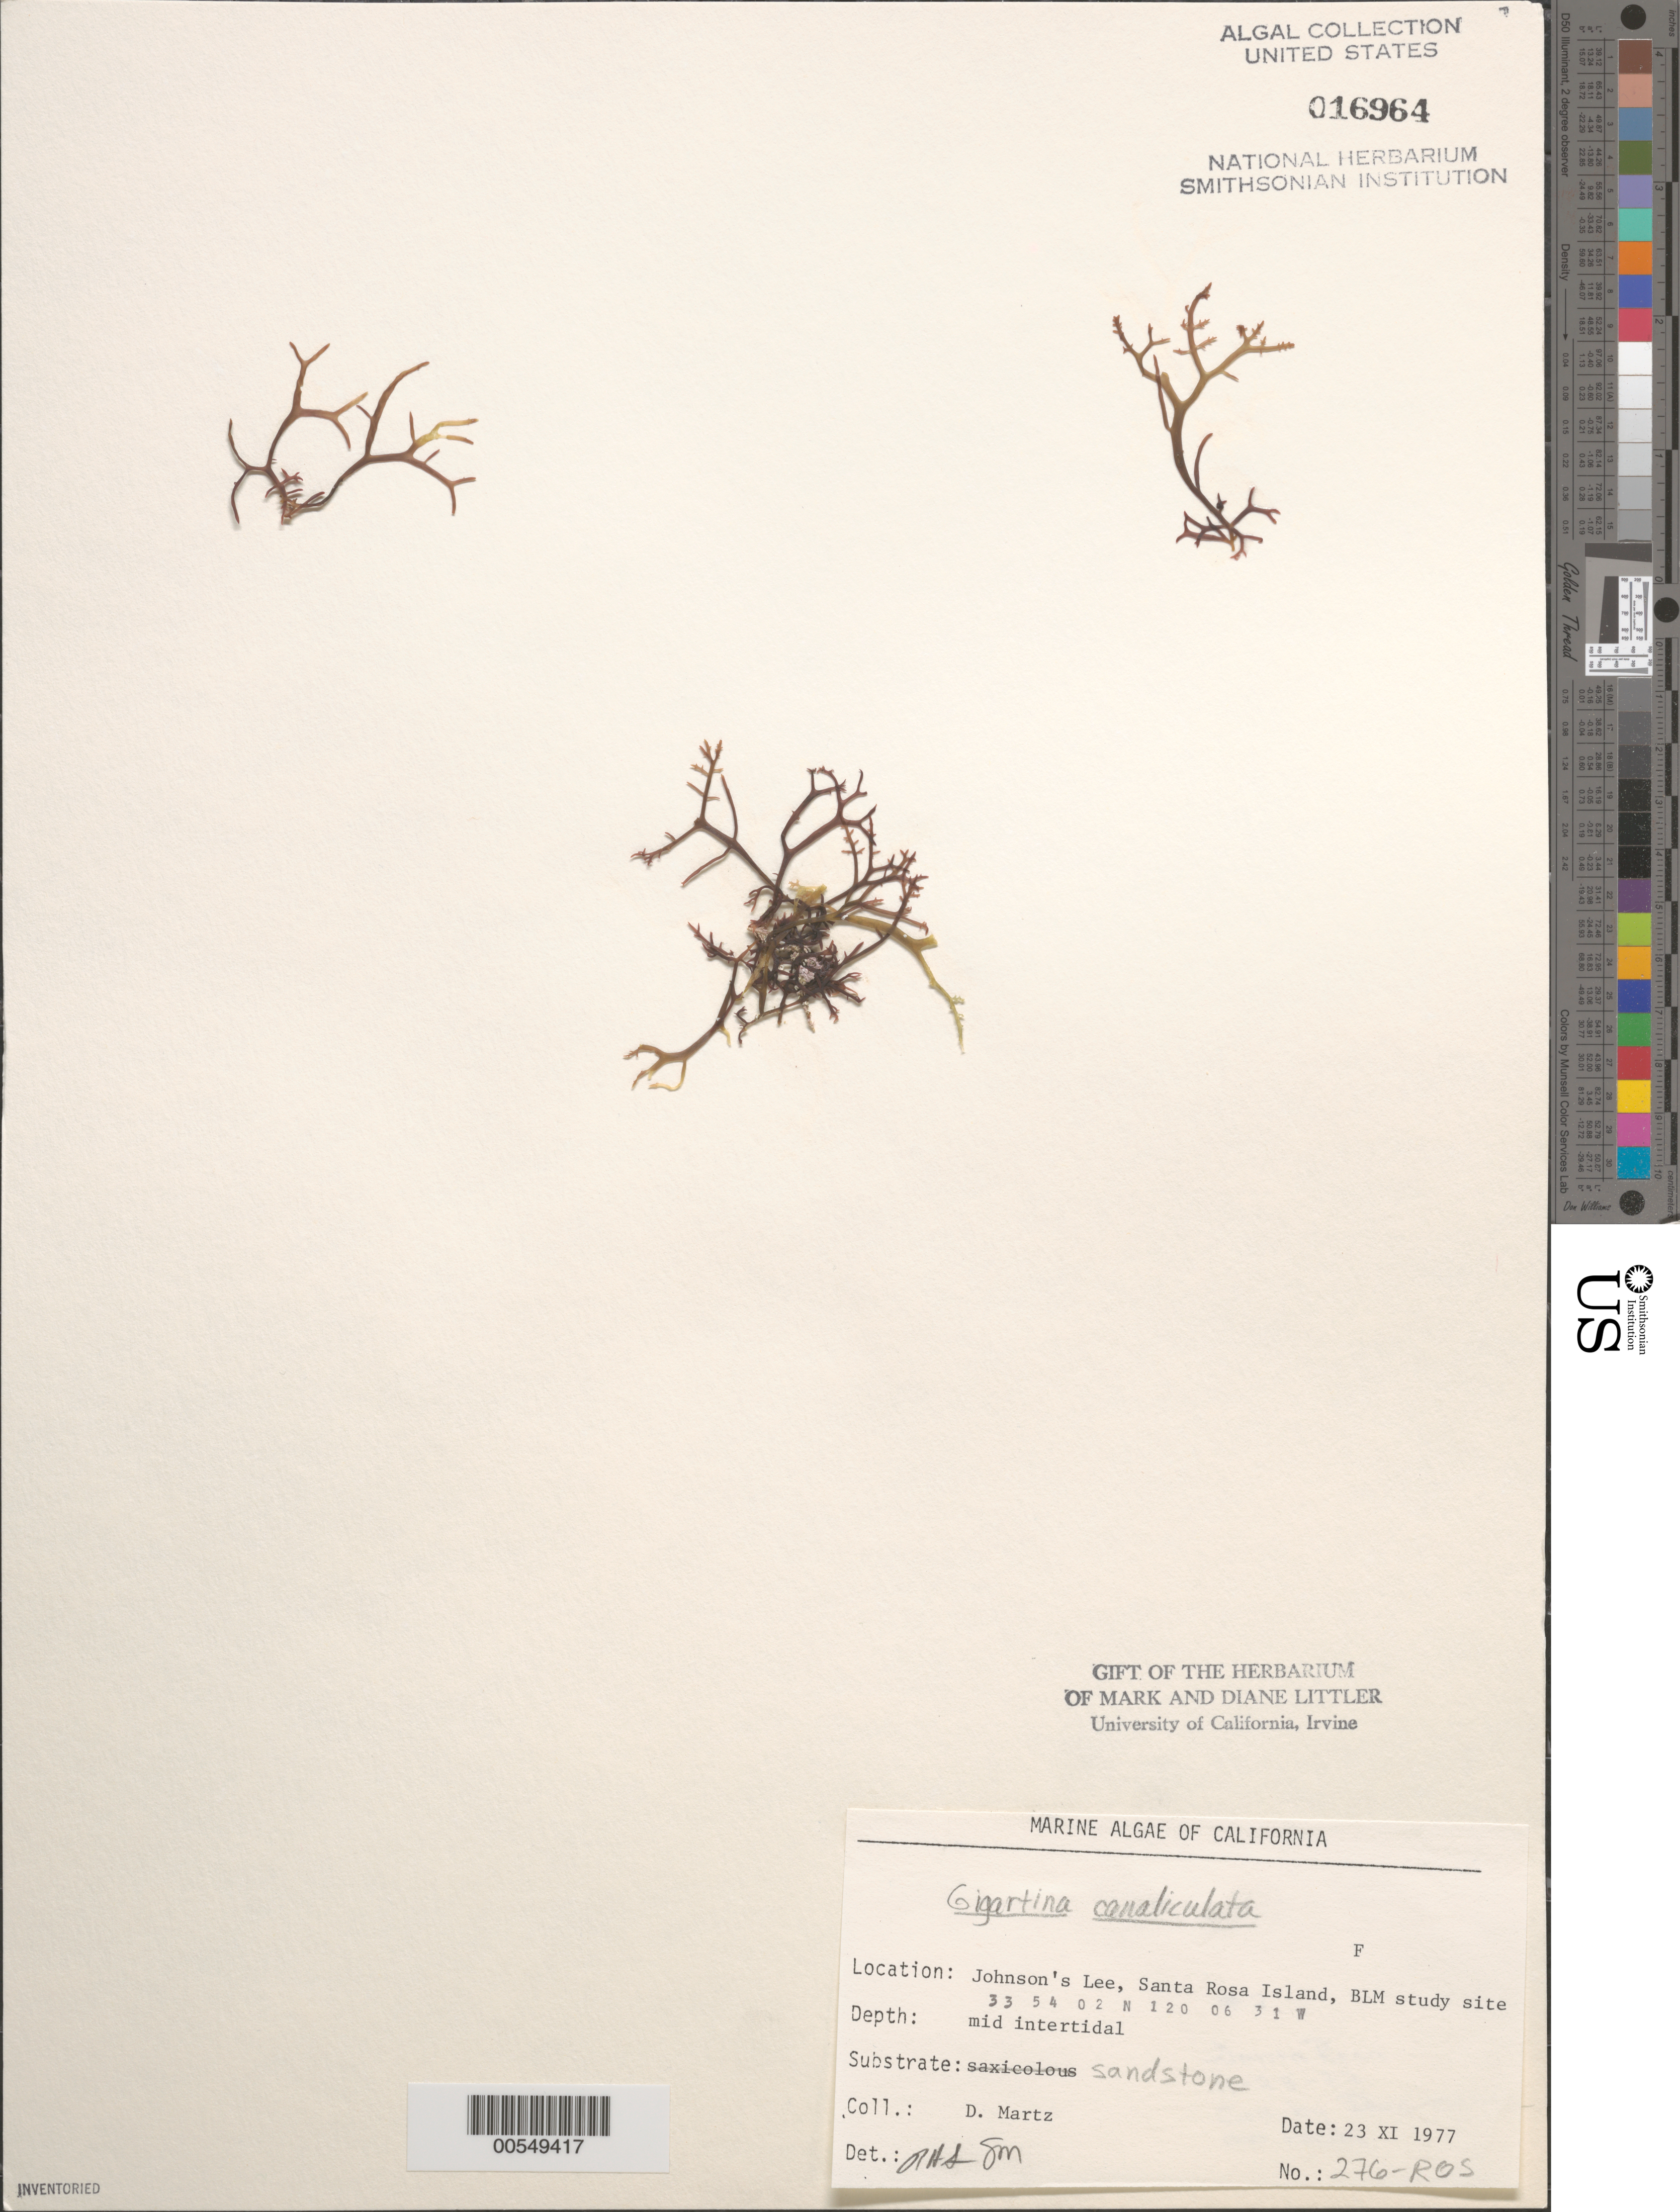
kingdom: Plantae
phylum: Rhodophyta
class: Florideophyceae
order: Gigartinales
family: Gigartinaceae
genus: Chondracanthus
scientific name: Chondracanthus canaliculatus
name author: (Harv.) Guiry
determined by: Algae name updating Project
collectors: D. Martz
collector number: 276-ros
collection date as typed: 23 Nov 1977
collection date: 1977-11-23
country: United States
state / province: California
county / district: Santa Barbara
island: Santa Rosa Island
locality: Johnson's Lee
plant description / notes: BLM-SOCALBIGHT Rocky Intertidal Survey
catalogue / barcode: US 16964